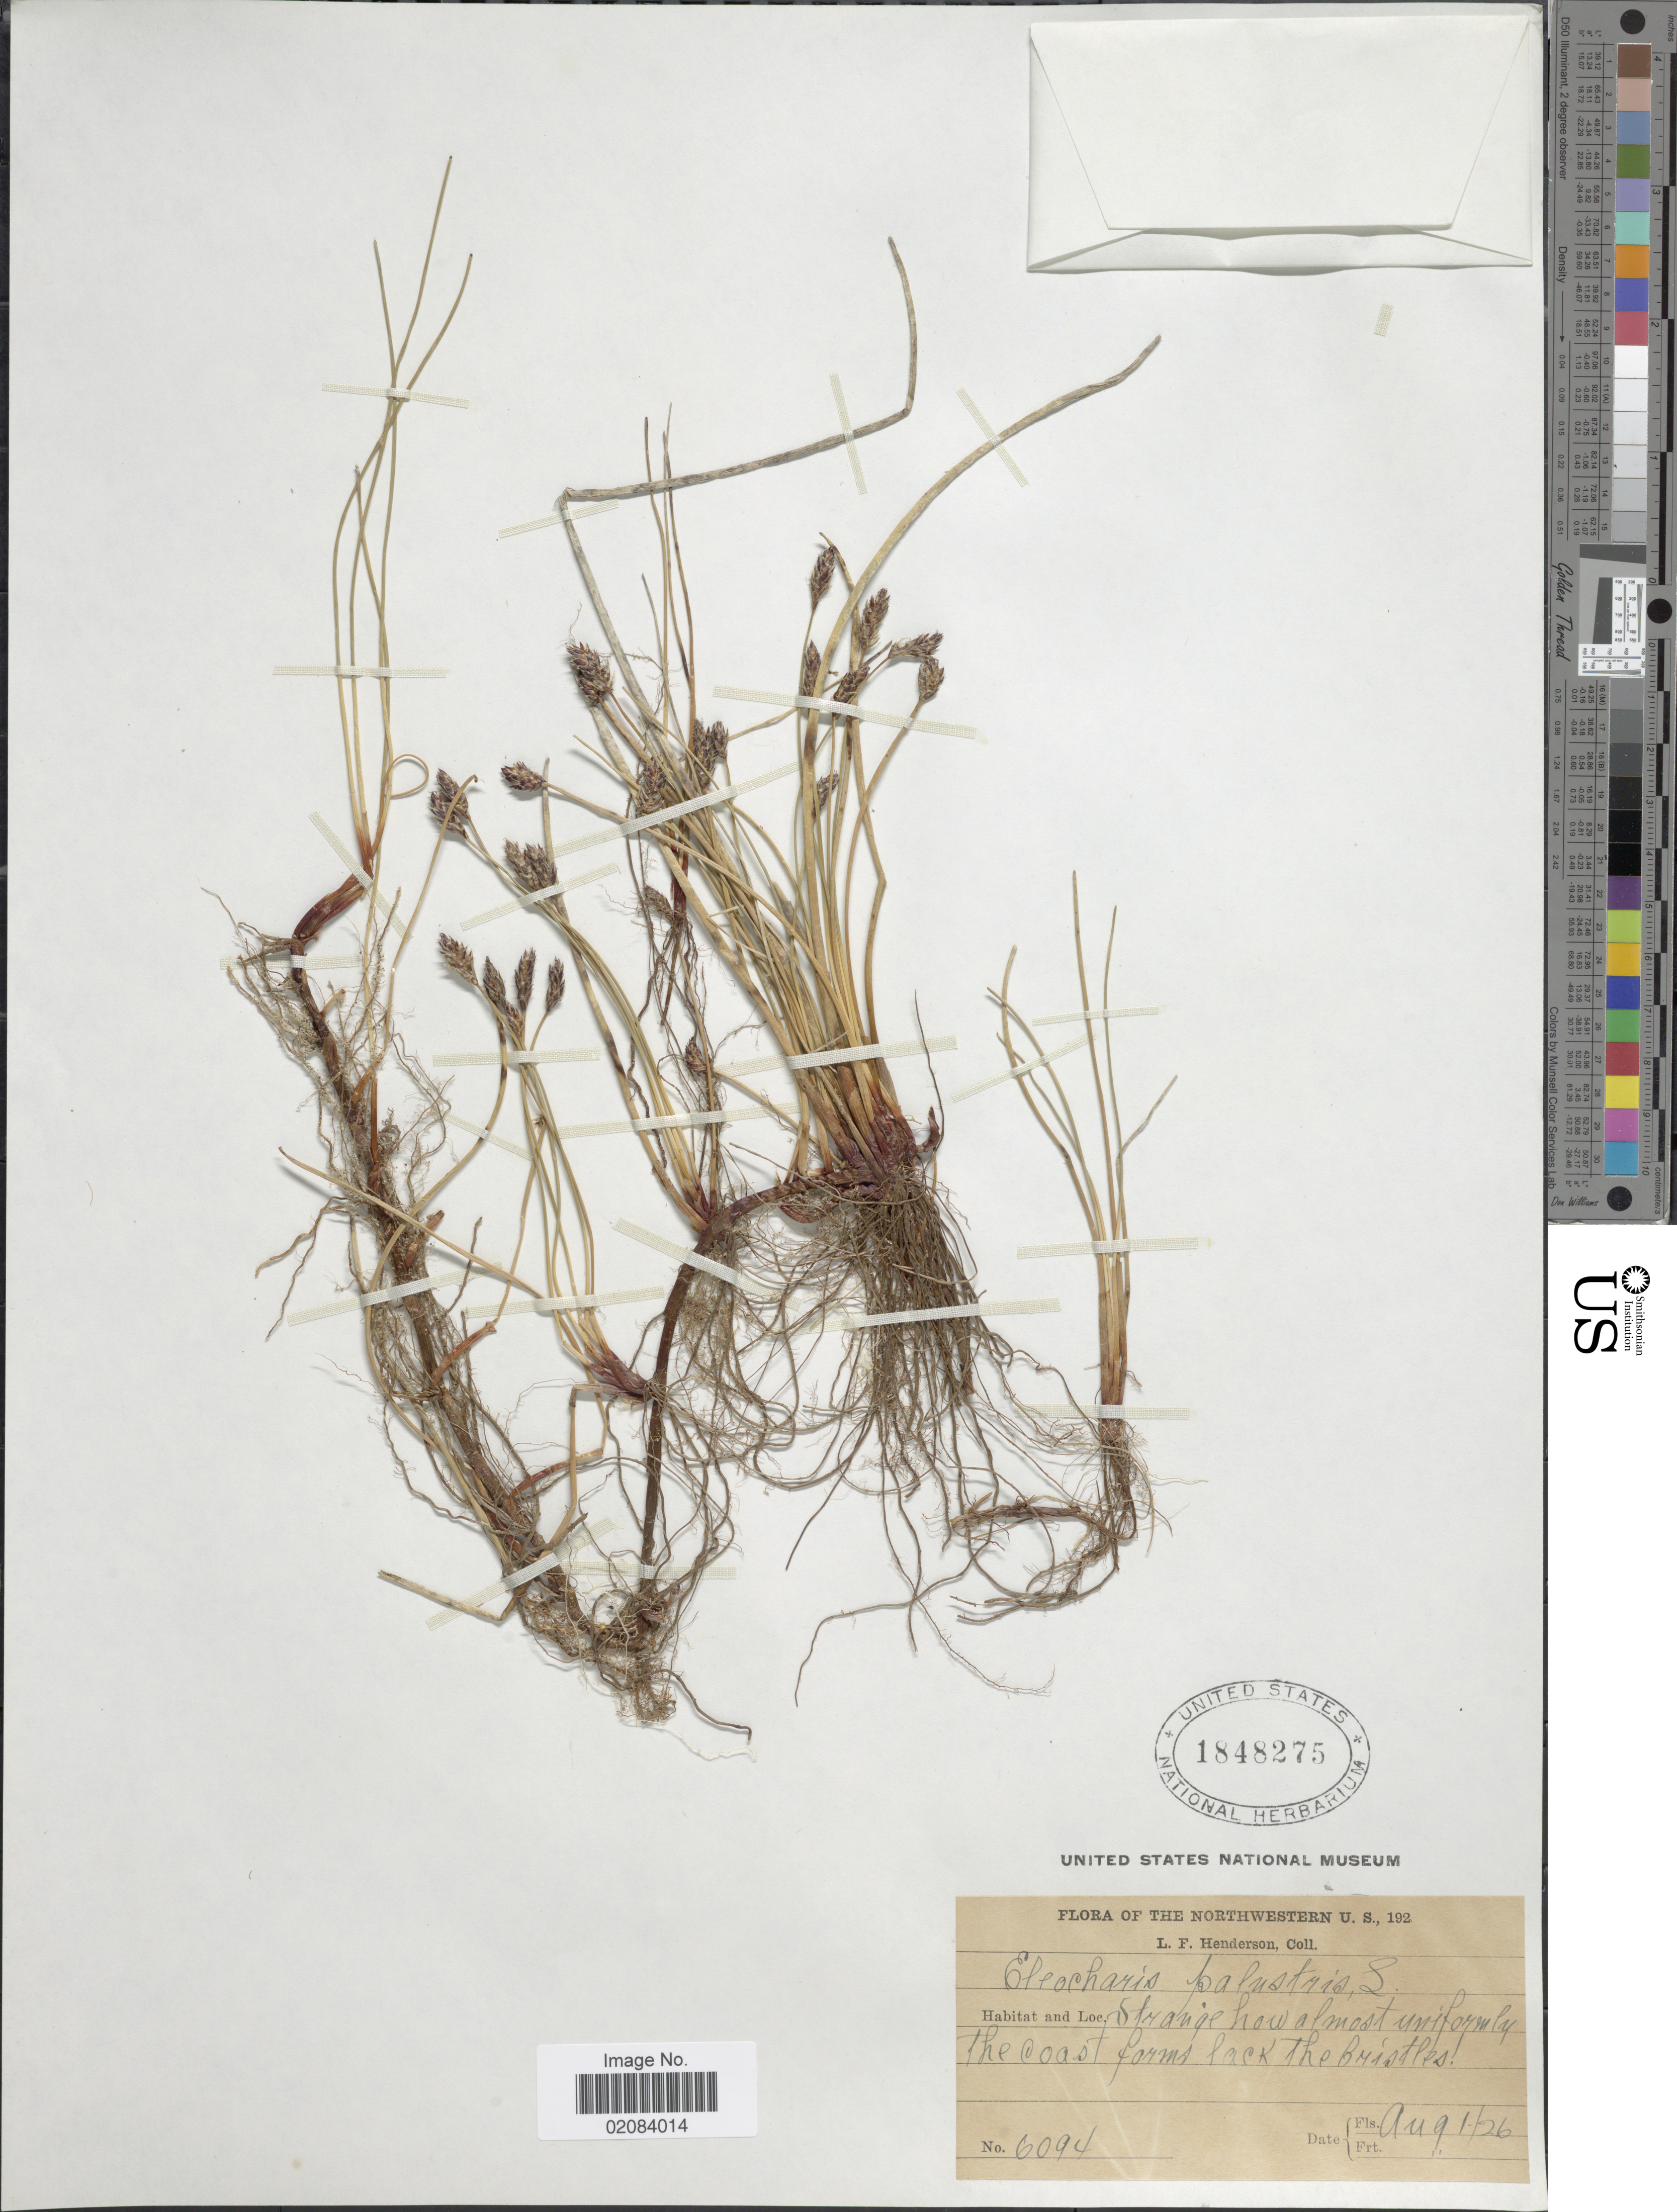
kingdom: Plantae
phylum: Tracheophyta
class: Liliopsida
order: Poales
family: Cyperaceae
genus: Eleocharis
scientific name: Eleocharis palustris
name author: (L.) Roem. & Schult.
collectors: L. Henderson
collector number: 6094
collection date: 1926-08-01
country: United States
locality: Northwestern U.S.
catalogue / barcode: US 1848275